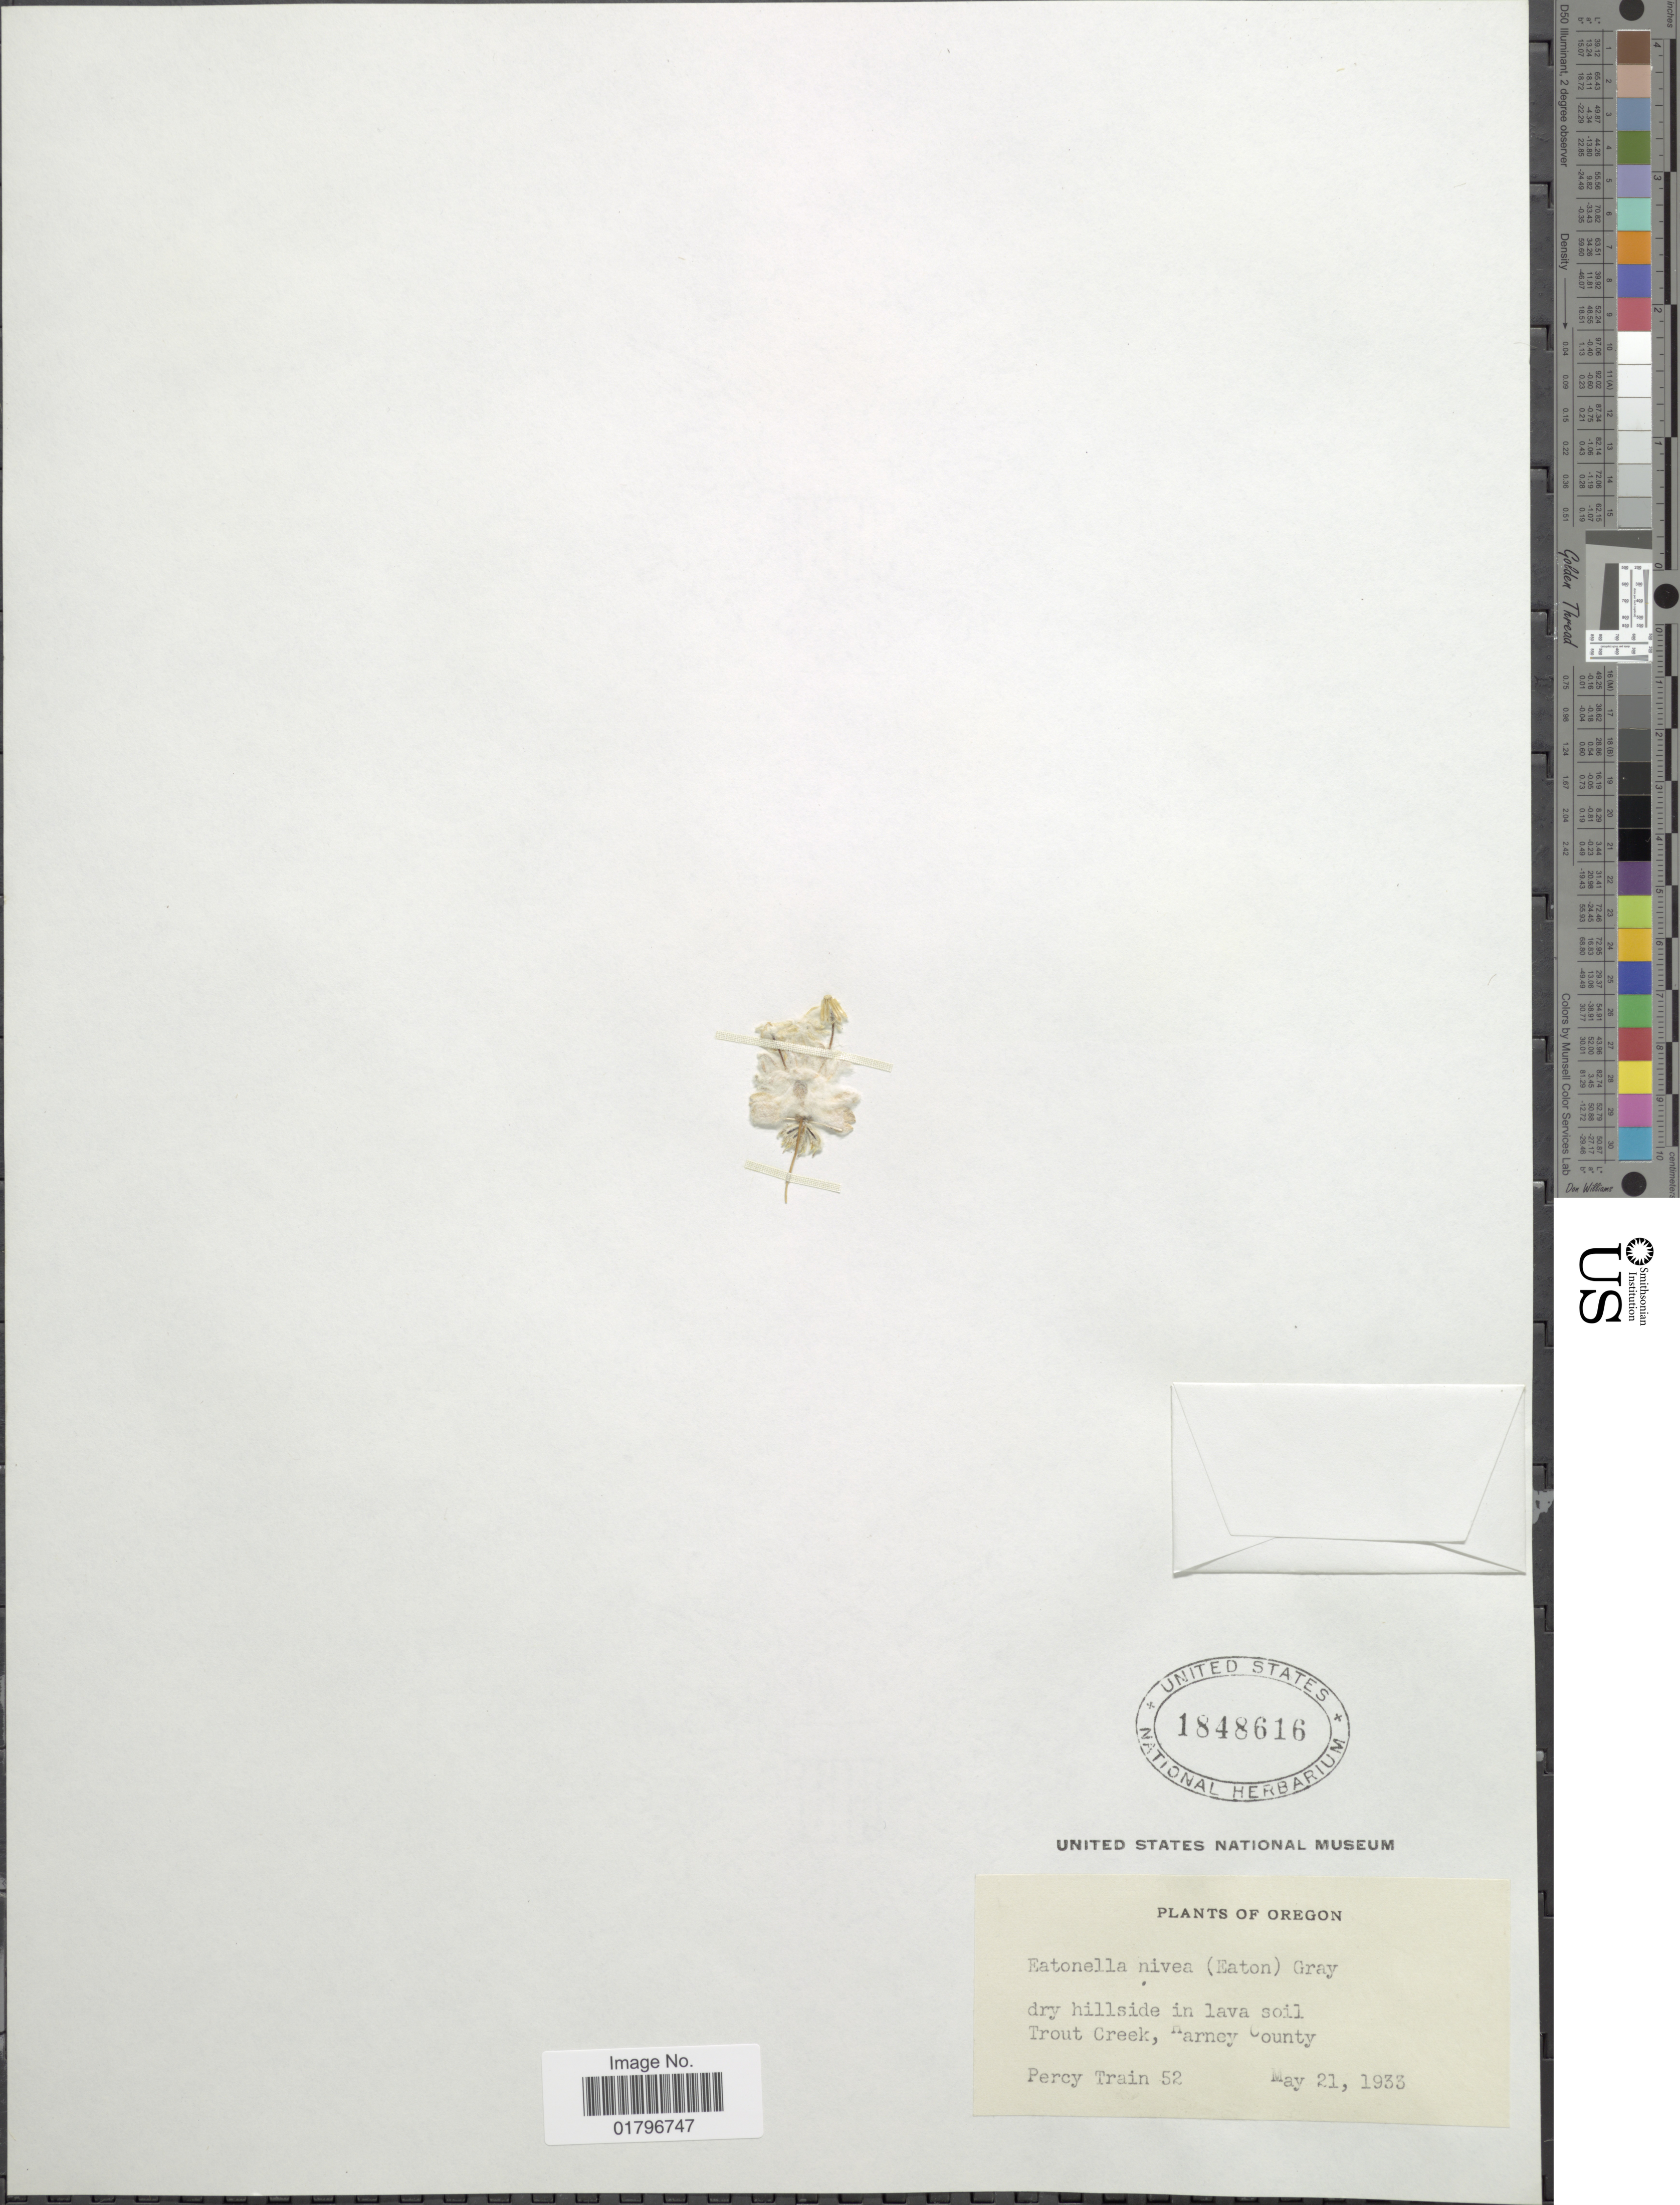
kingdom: Plantae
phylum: Tracheophyta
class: Magnoliopsida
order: Asterales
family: Asteraceae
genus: Eatonella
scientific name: Eatonella nivea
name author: (D.C. Eaton) A. Gray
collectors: P. Train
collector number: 52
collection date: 1933-05-21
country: United States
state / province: Oregon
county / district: Harney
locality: Dry hillside in lava soil Trout Creek, Harney County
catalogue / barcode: US 1848616